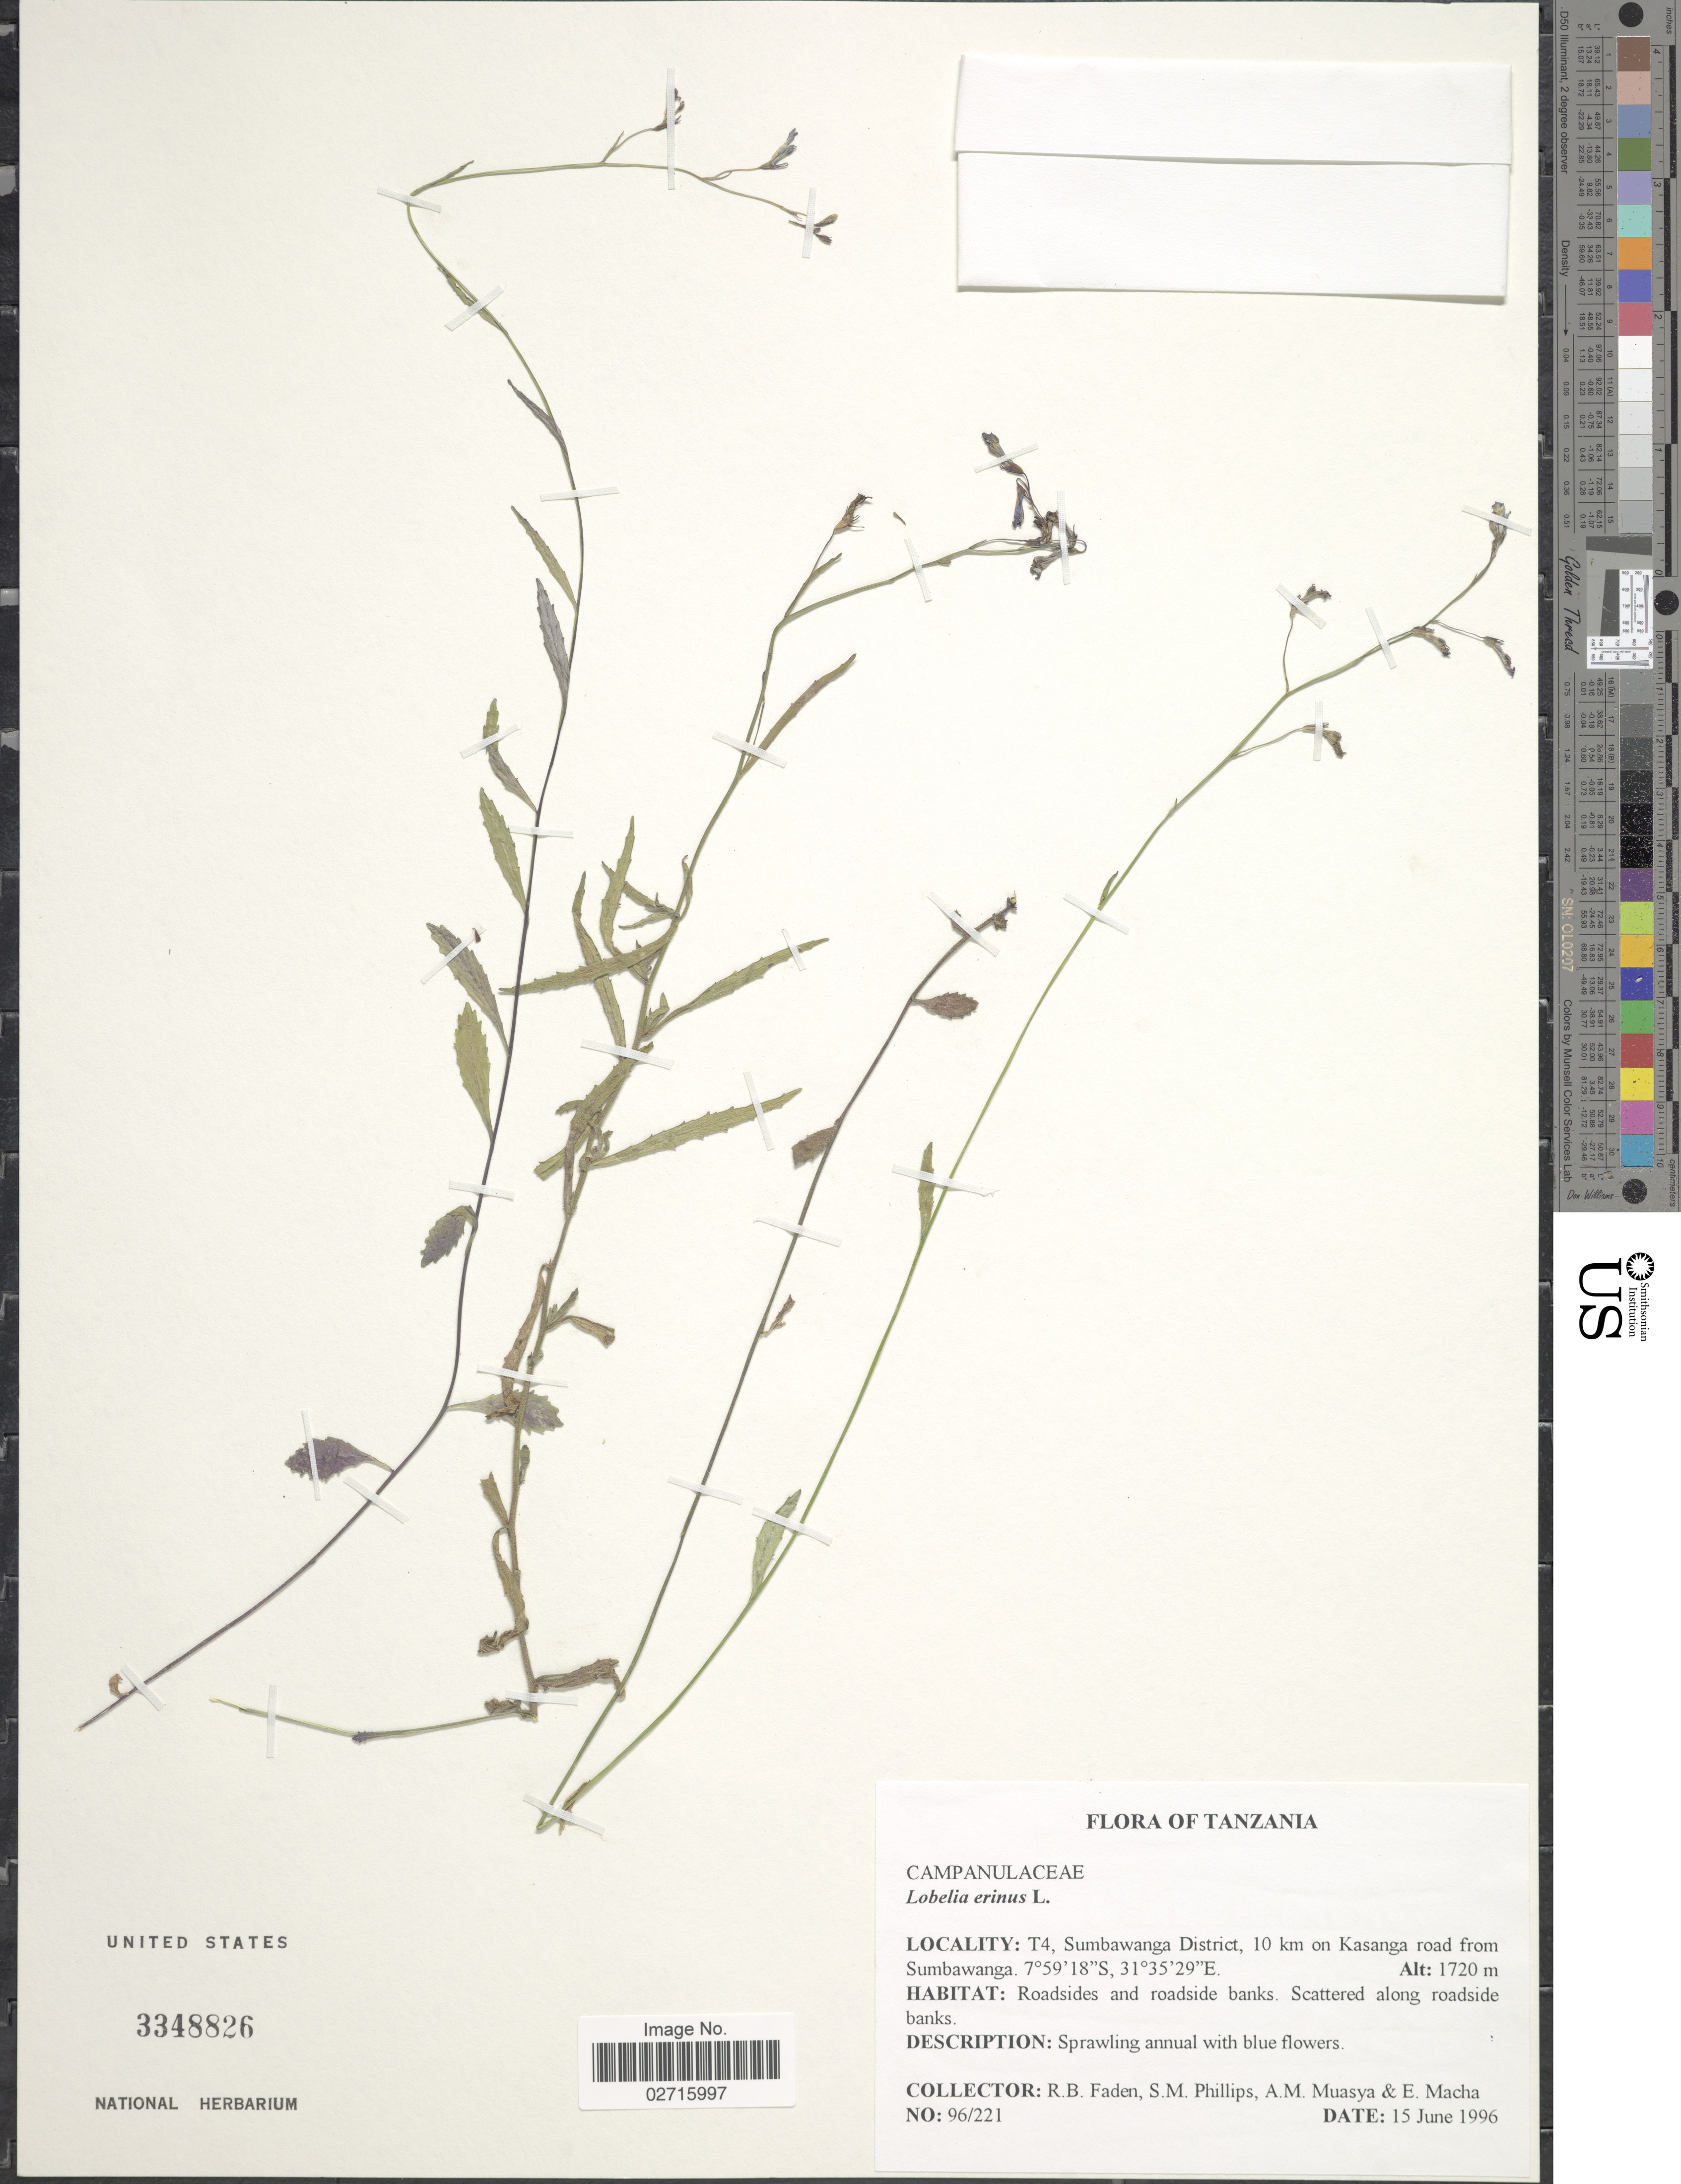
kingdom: Plantae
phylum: Tracheophyta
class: Magnoliopsida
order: Asterales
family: Campanulaceae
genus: Lobelia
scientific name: Lobelia erinus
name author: L.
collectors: R. B. Faden, S. M. Phillips, A. Muasya & E. Macha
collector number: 96/221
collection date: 1996-06-15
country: Tanzania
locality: T4, Sumbawanga District, 10 km on Kasanga road from Sumbawanga, roadsides and roadside banks, along roadside banks.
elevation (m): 1720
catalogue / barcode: US 3348826